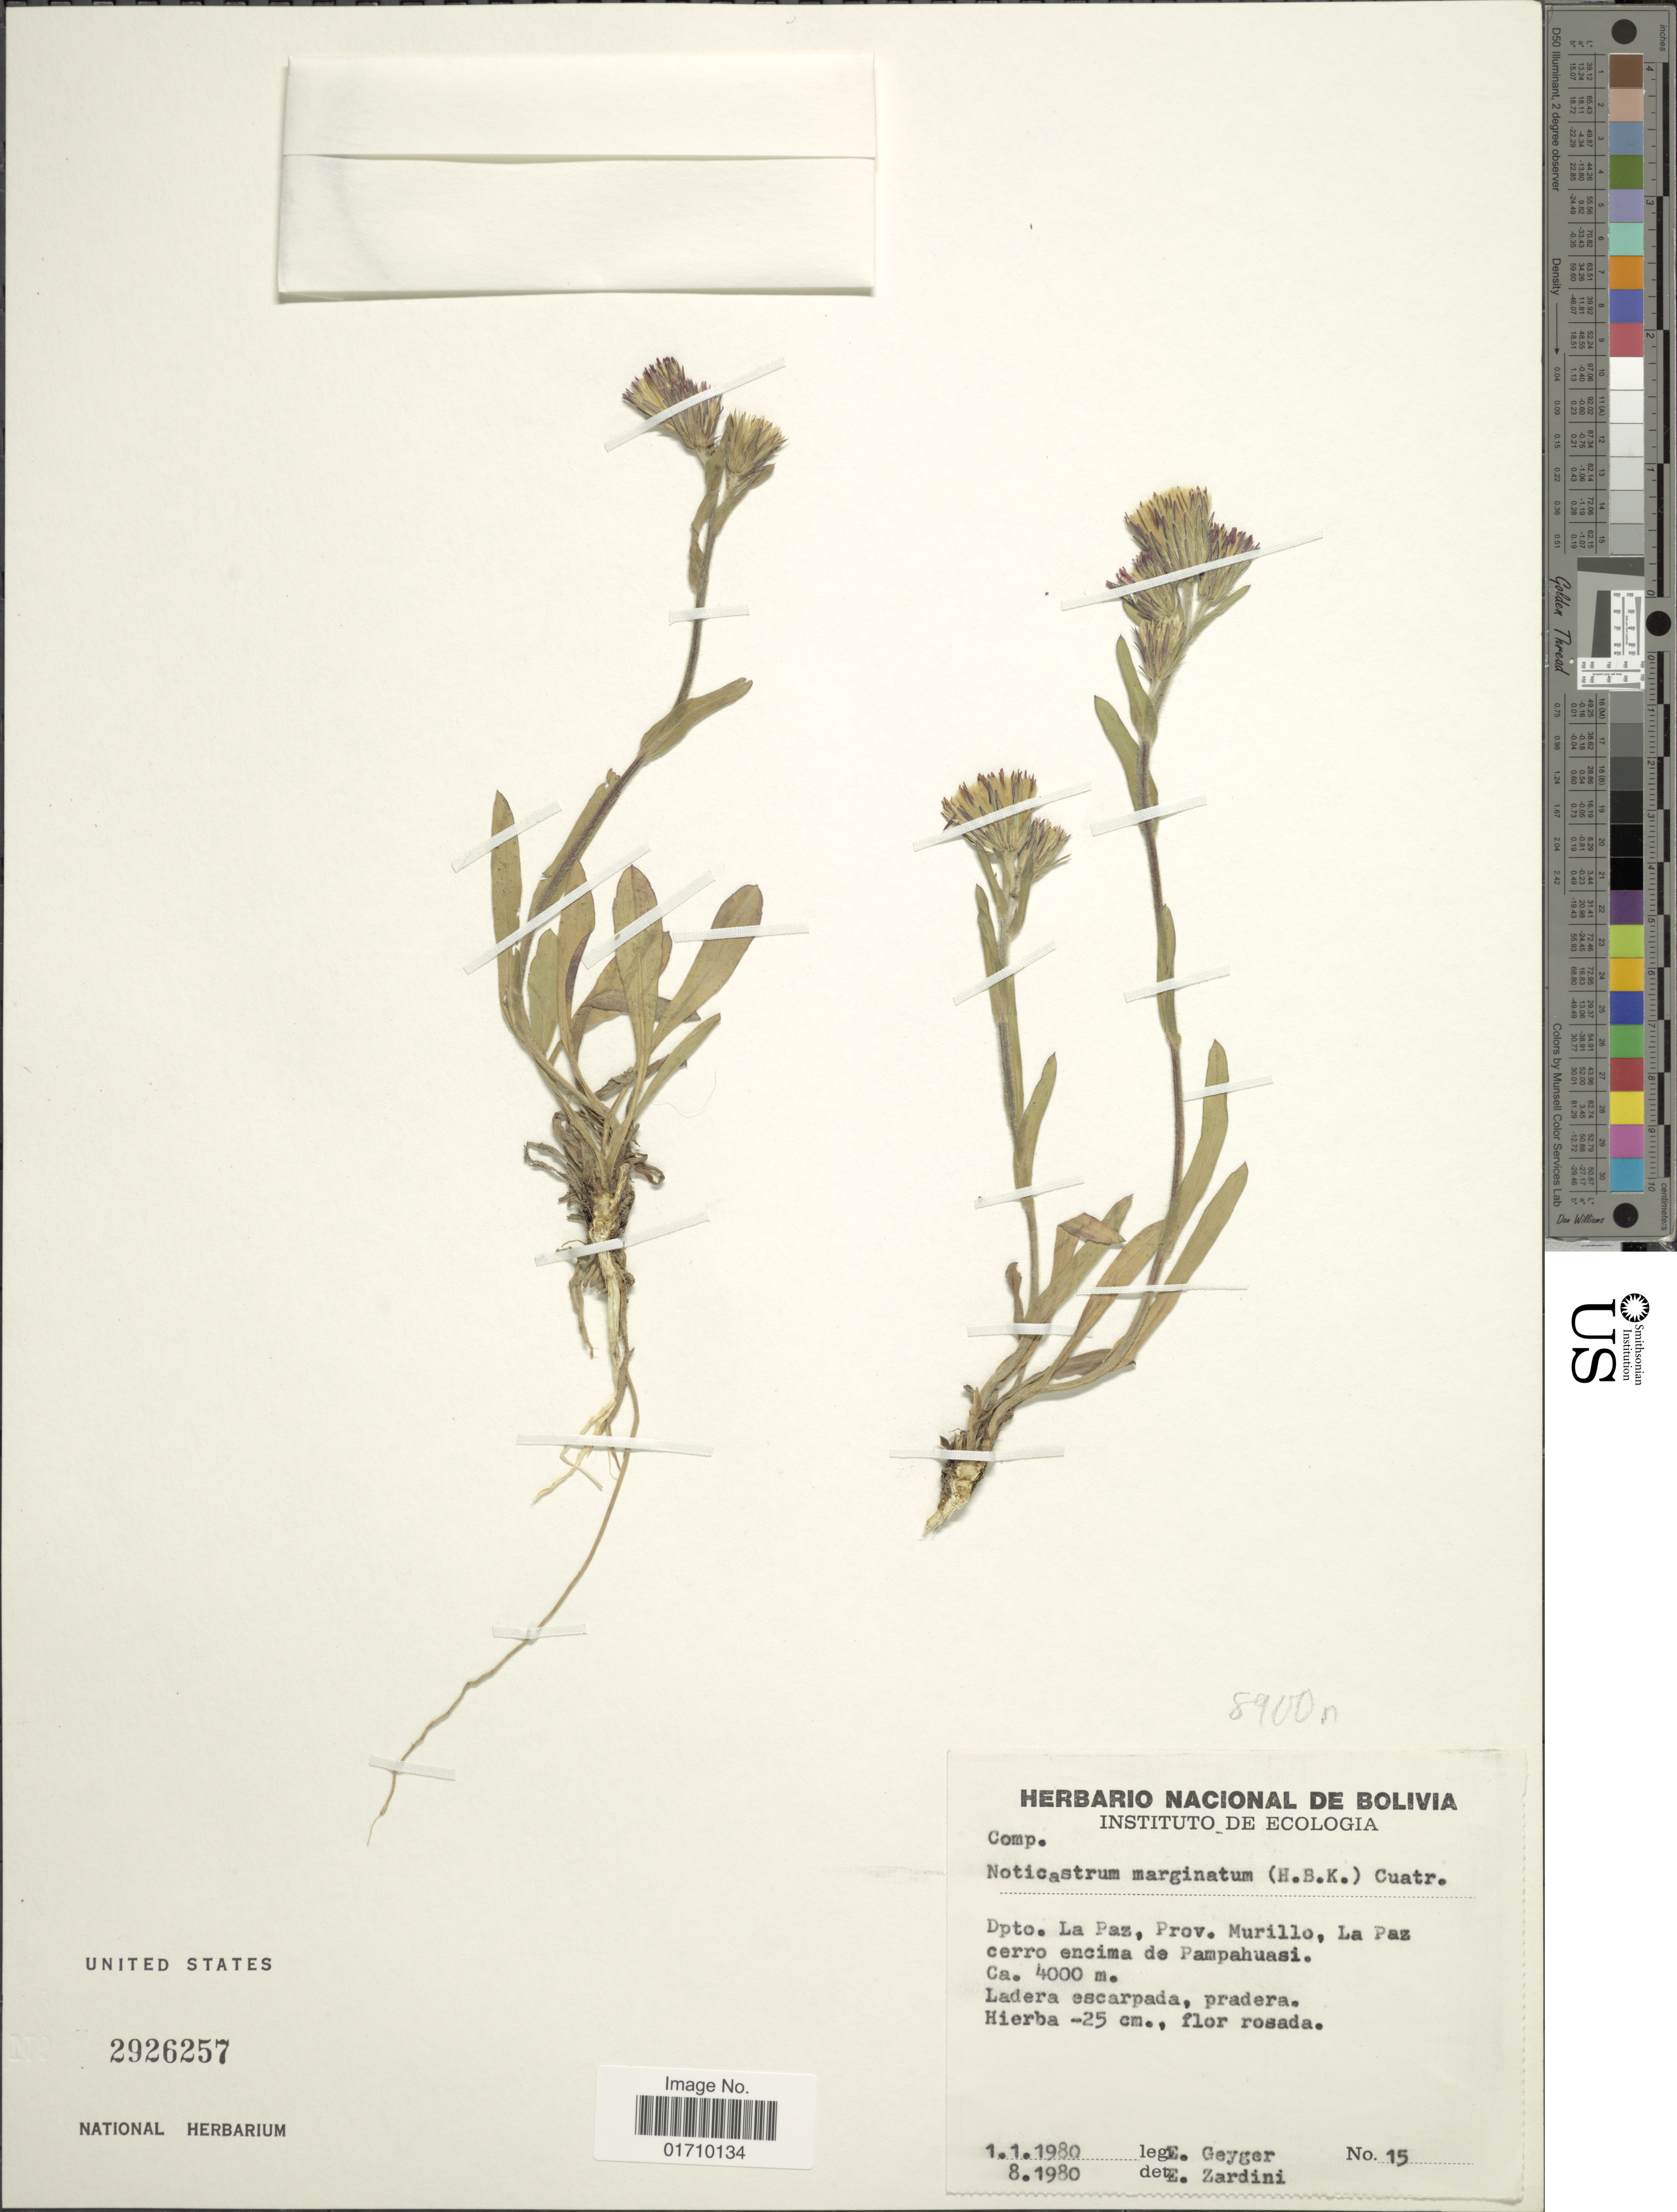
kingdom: Plantae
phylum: Tracheophyta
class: Magnoliopsida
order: Asterales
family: Asteraceae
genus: Noticastrum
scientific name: Noticastrum marginatum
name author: (Kunth) Cuatrec.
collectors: E. Geyger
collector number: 15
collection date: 1980-01-01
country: Bolivia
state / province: La Paz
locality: Prov. Murillo, La Paz cerro encima de Pampahuasi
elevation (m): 4000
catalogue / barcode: US 2926257